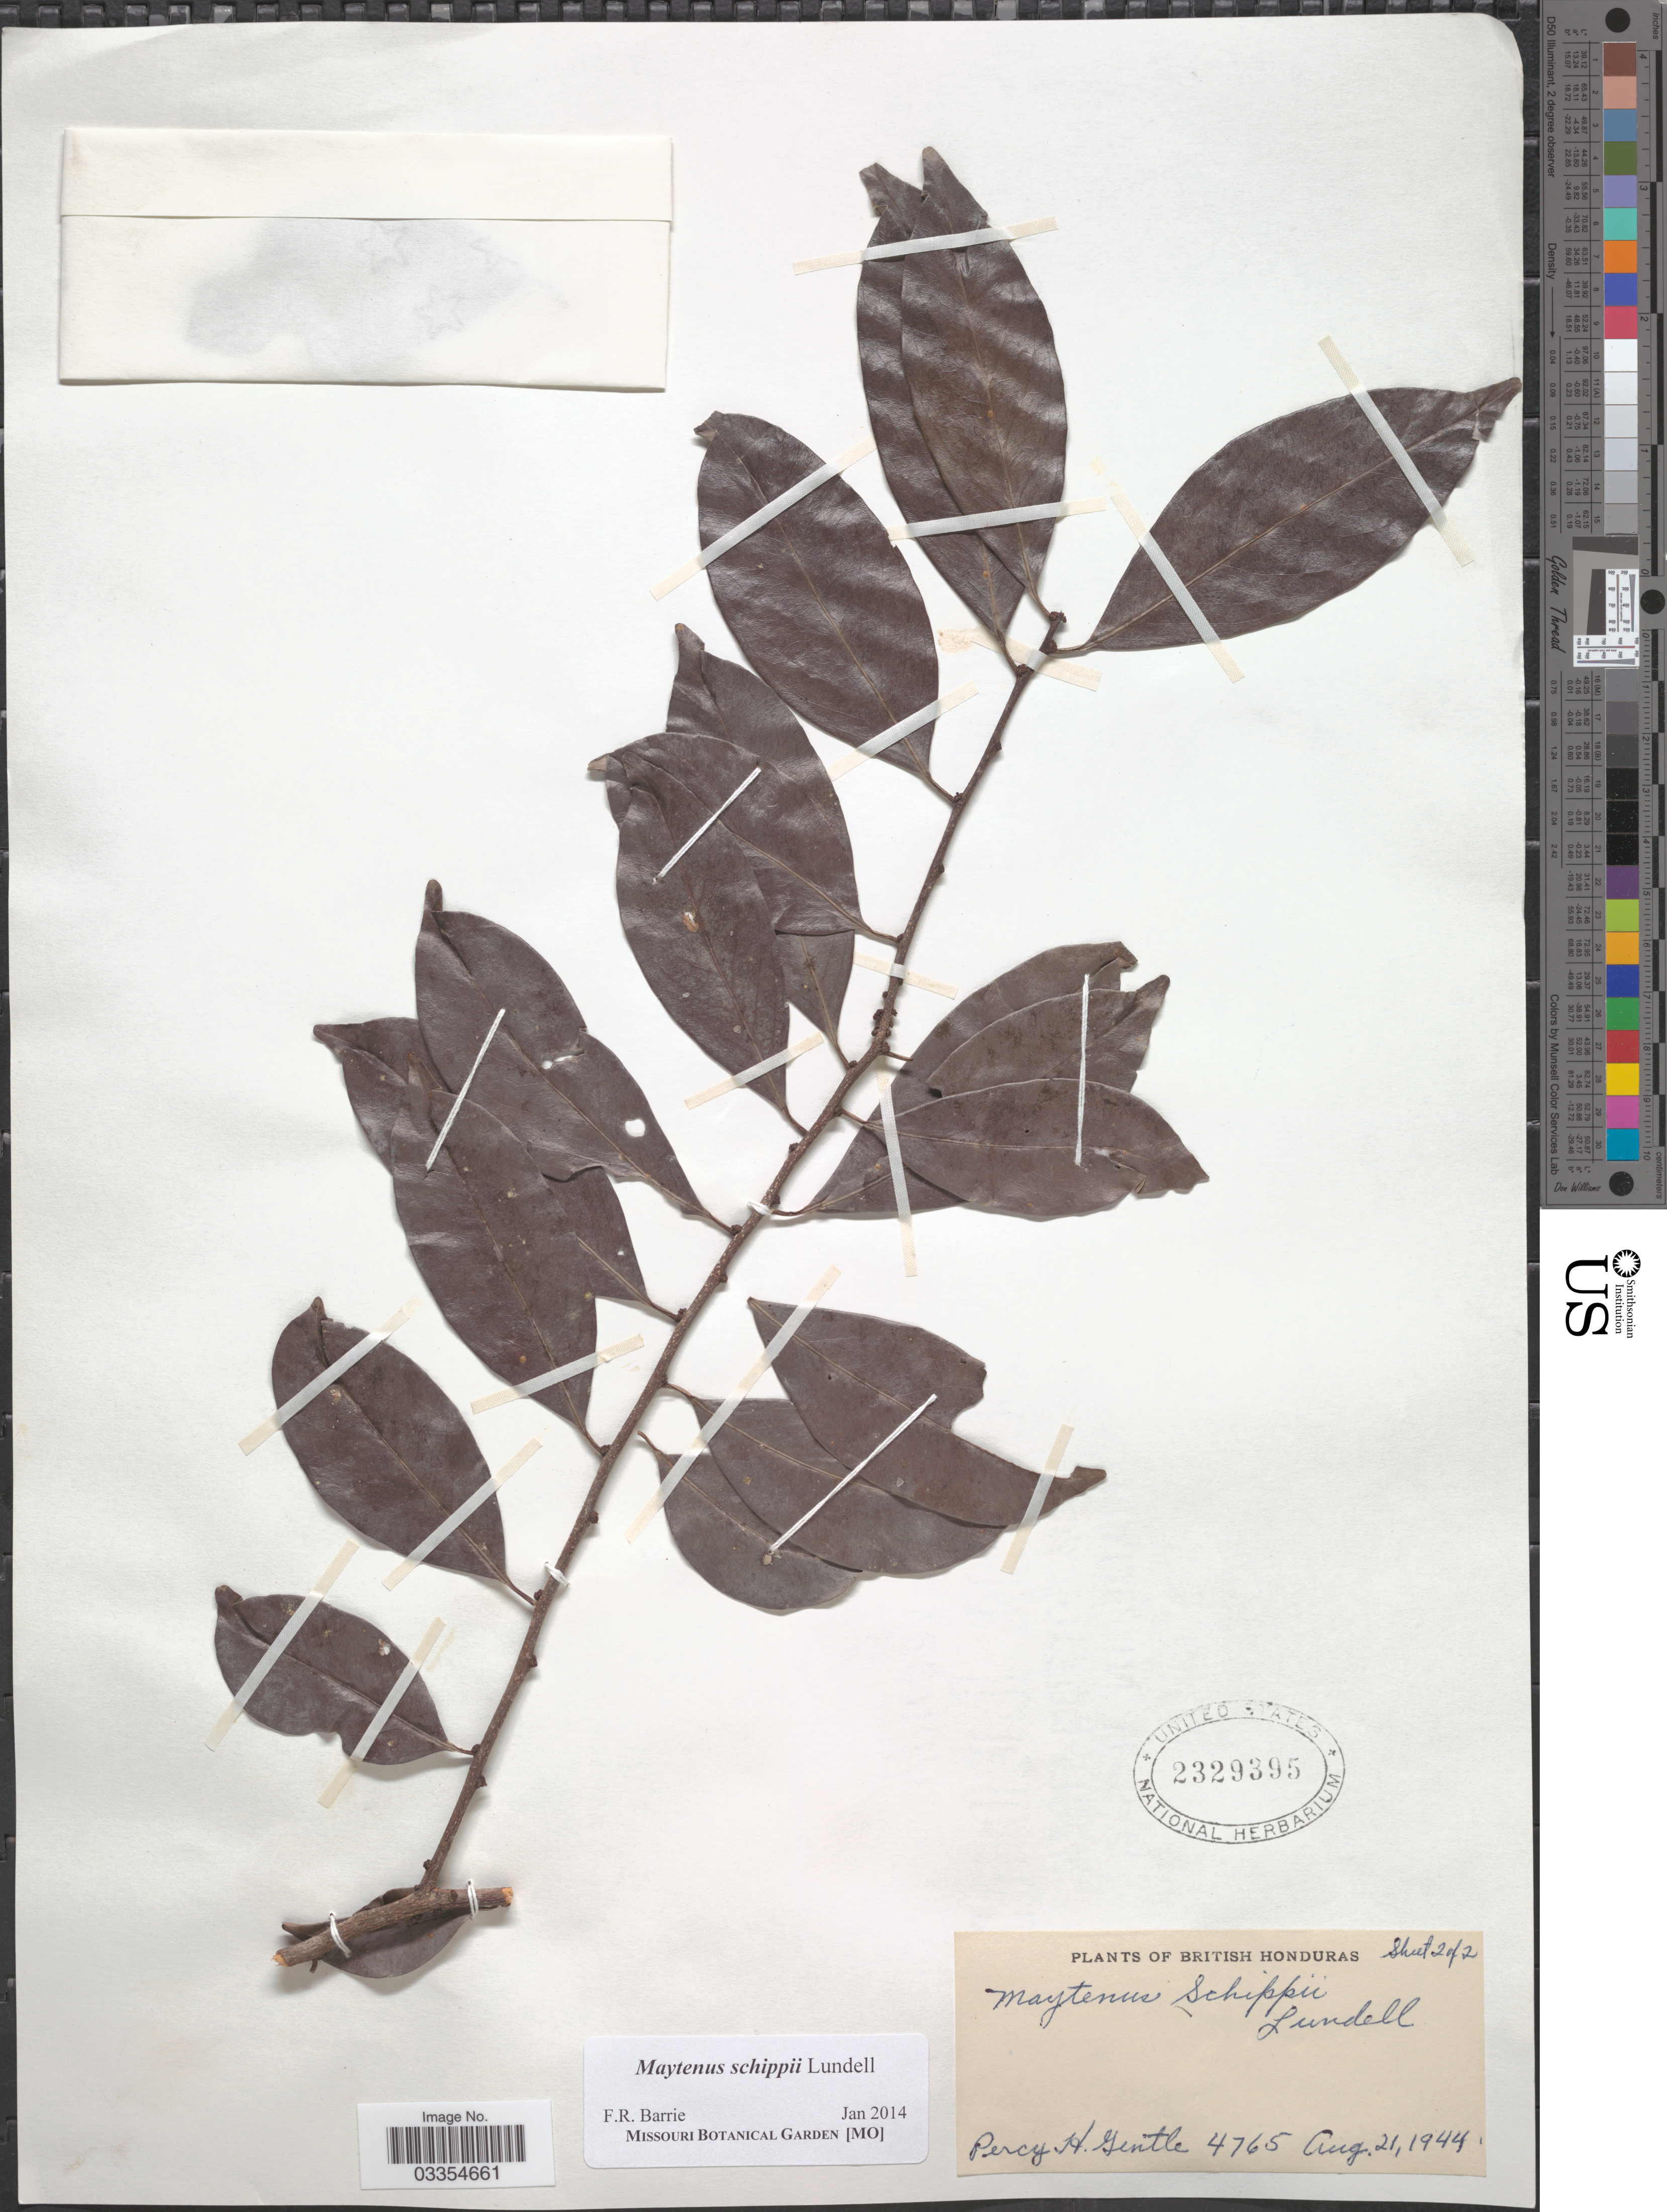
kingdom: Plantae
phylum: Tracheophyta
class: Magnoliopsida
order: Celastrales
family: Celastraceae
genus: Maytenus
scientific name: Maytenus schippii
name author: Lundell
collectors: P. H. Gentle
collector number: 4765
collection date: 1944-08-21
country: Belize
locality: British Honduras.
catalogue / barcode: US 2329395